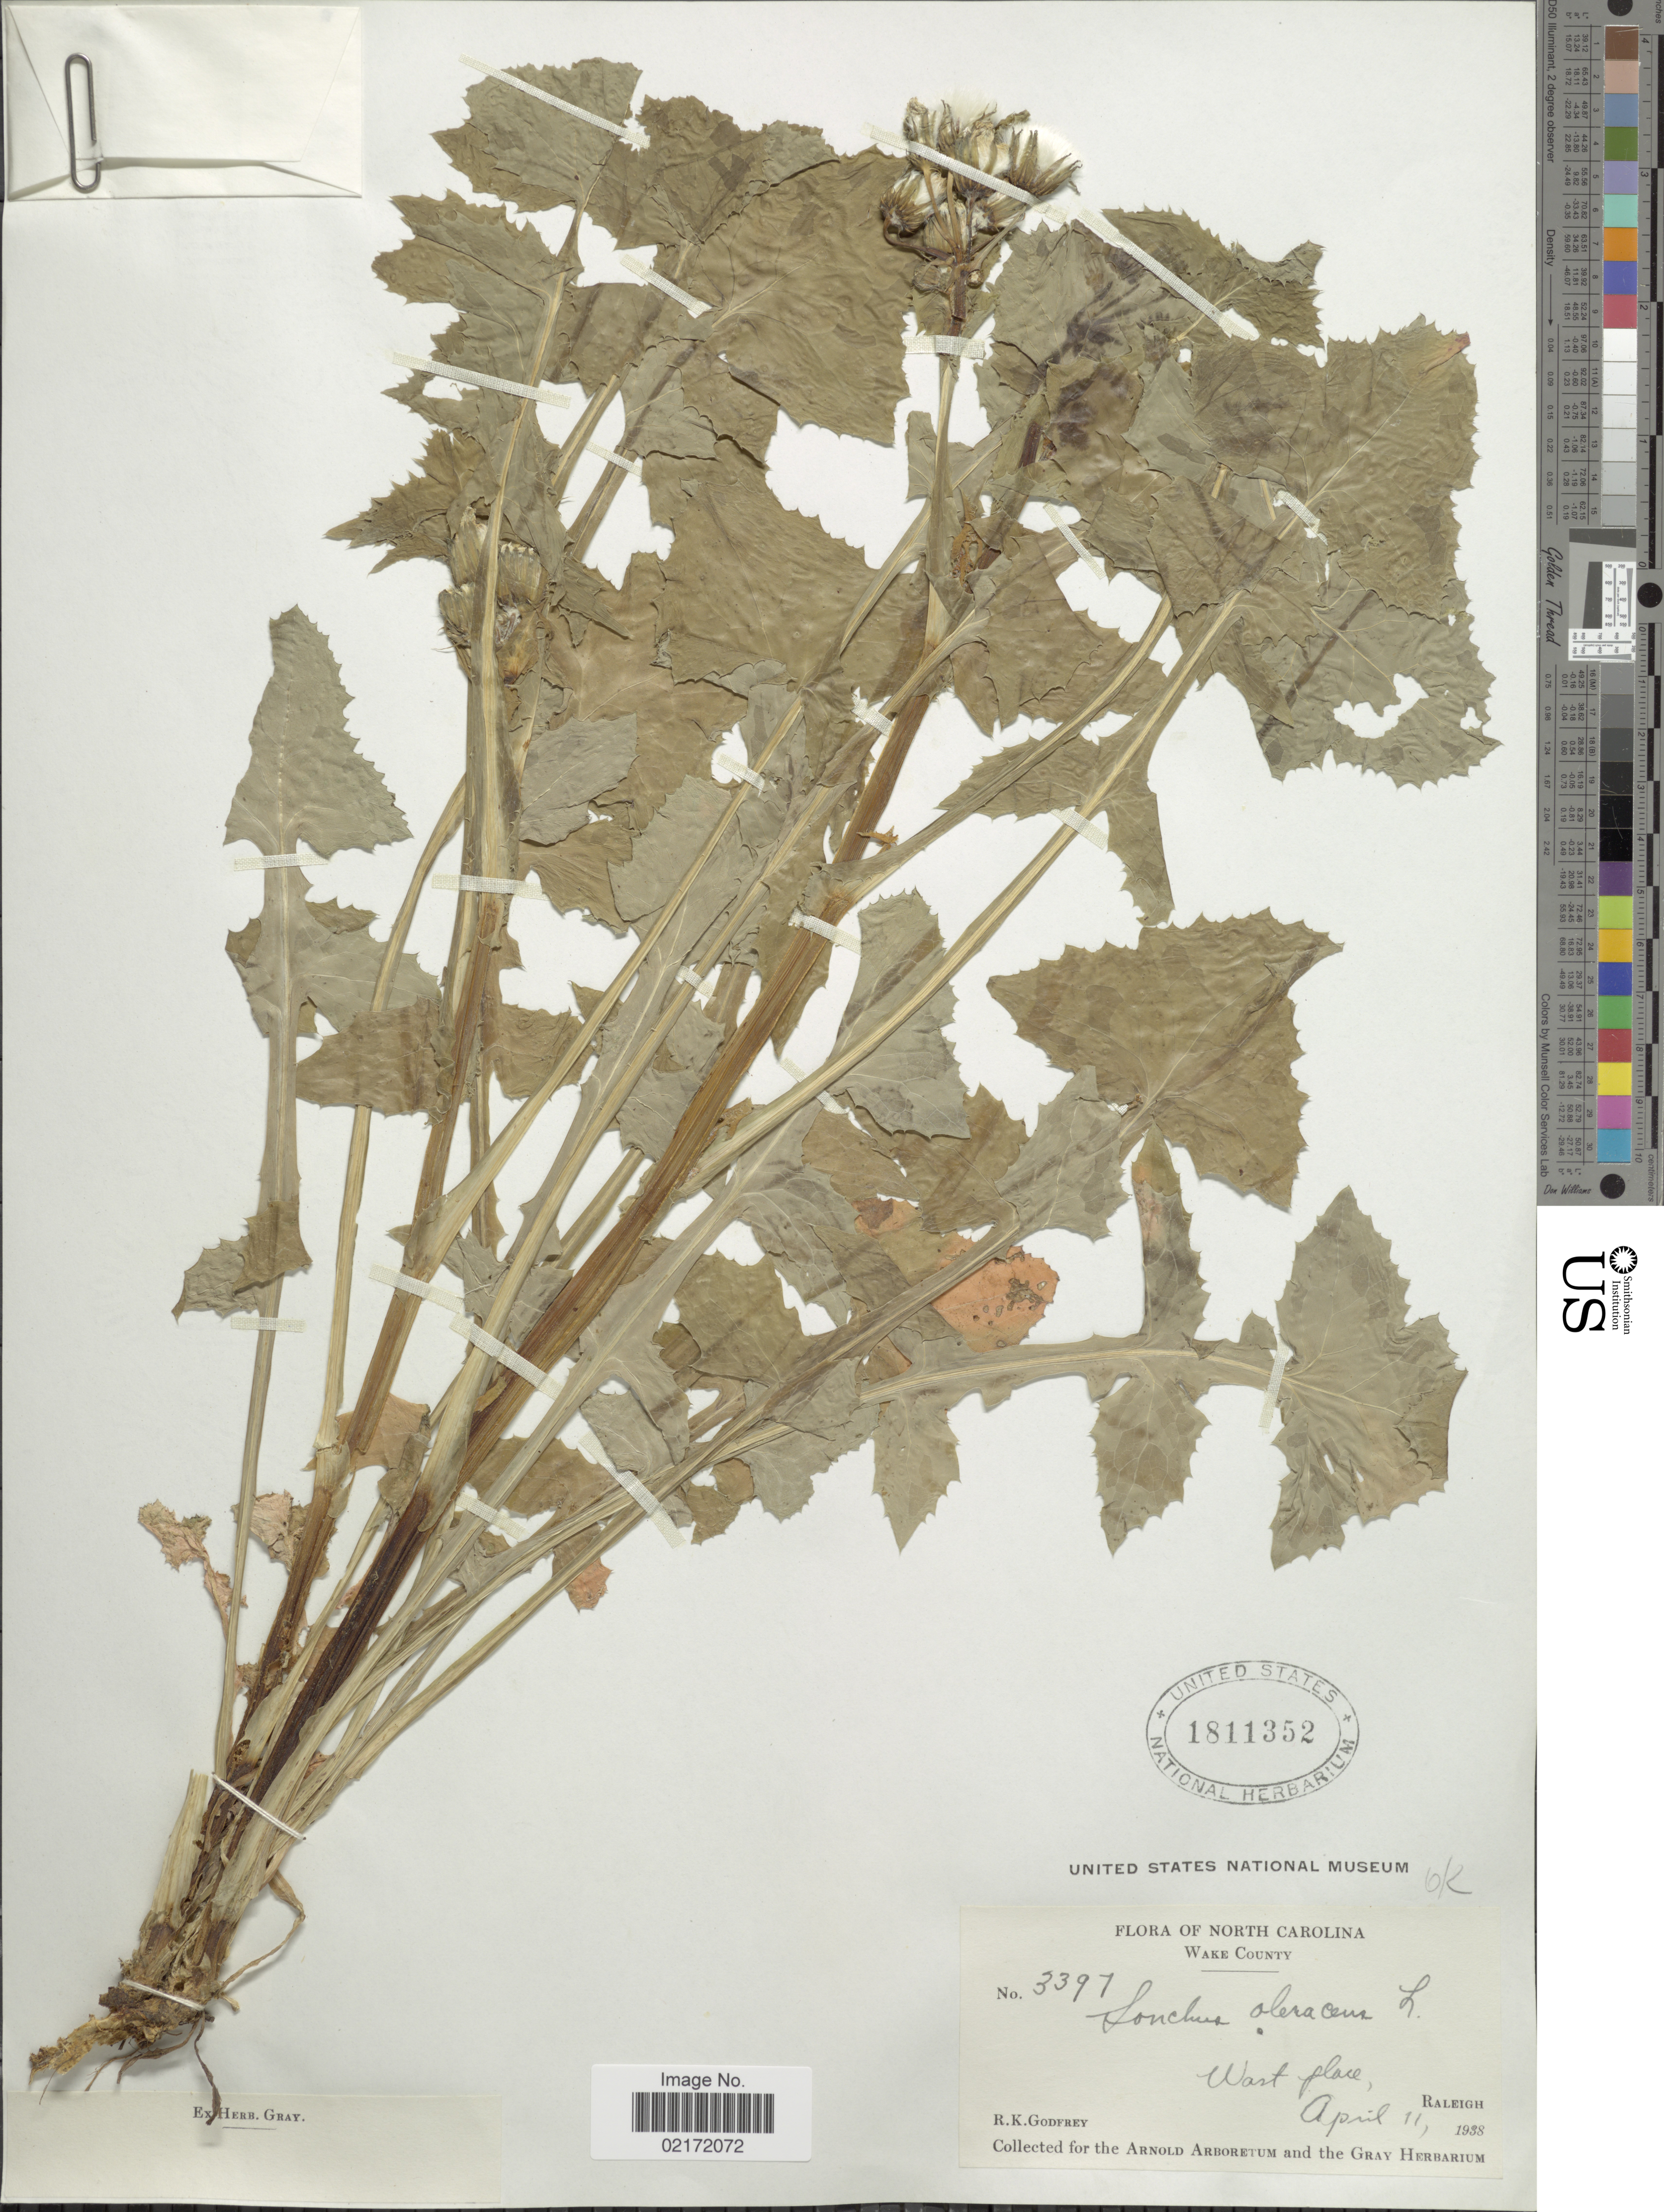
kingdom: Plantae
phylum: Tracheophyta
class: Magnoliopsida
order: Asterales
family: Asteraceae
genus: Sonchus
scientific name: Sonchus oleraceus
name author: L.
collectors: R. K. Godfrey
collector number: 3397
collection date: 1938-04-11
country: United States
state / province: North Carolina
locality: Wake County. Wast place, Raleigh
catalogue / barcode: US 1811352